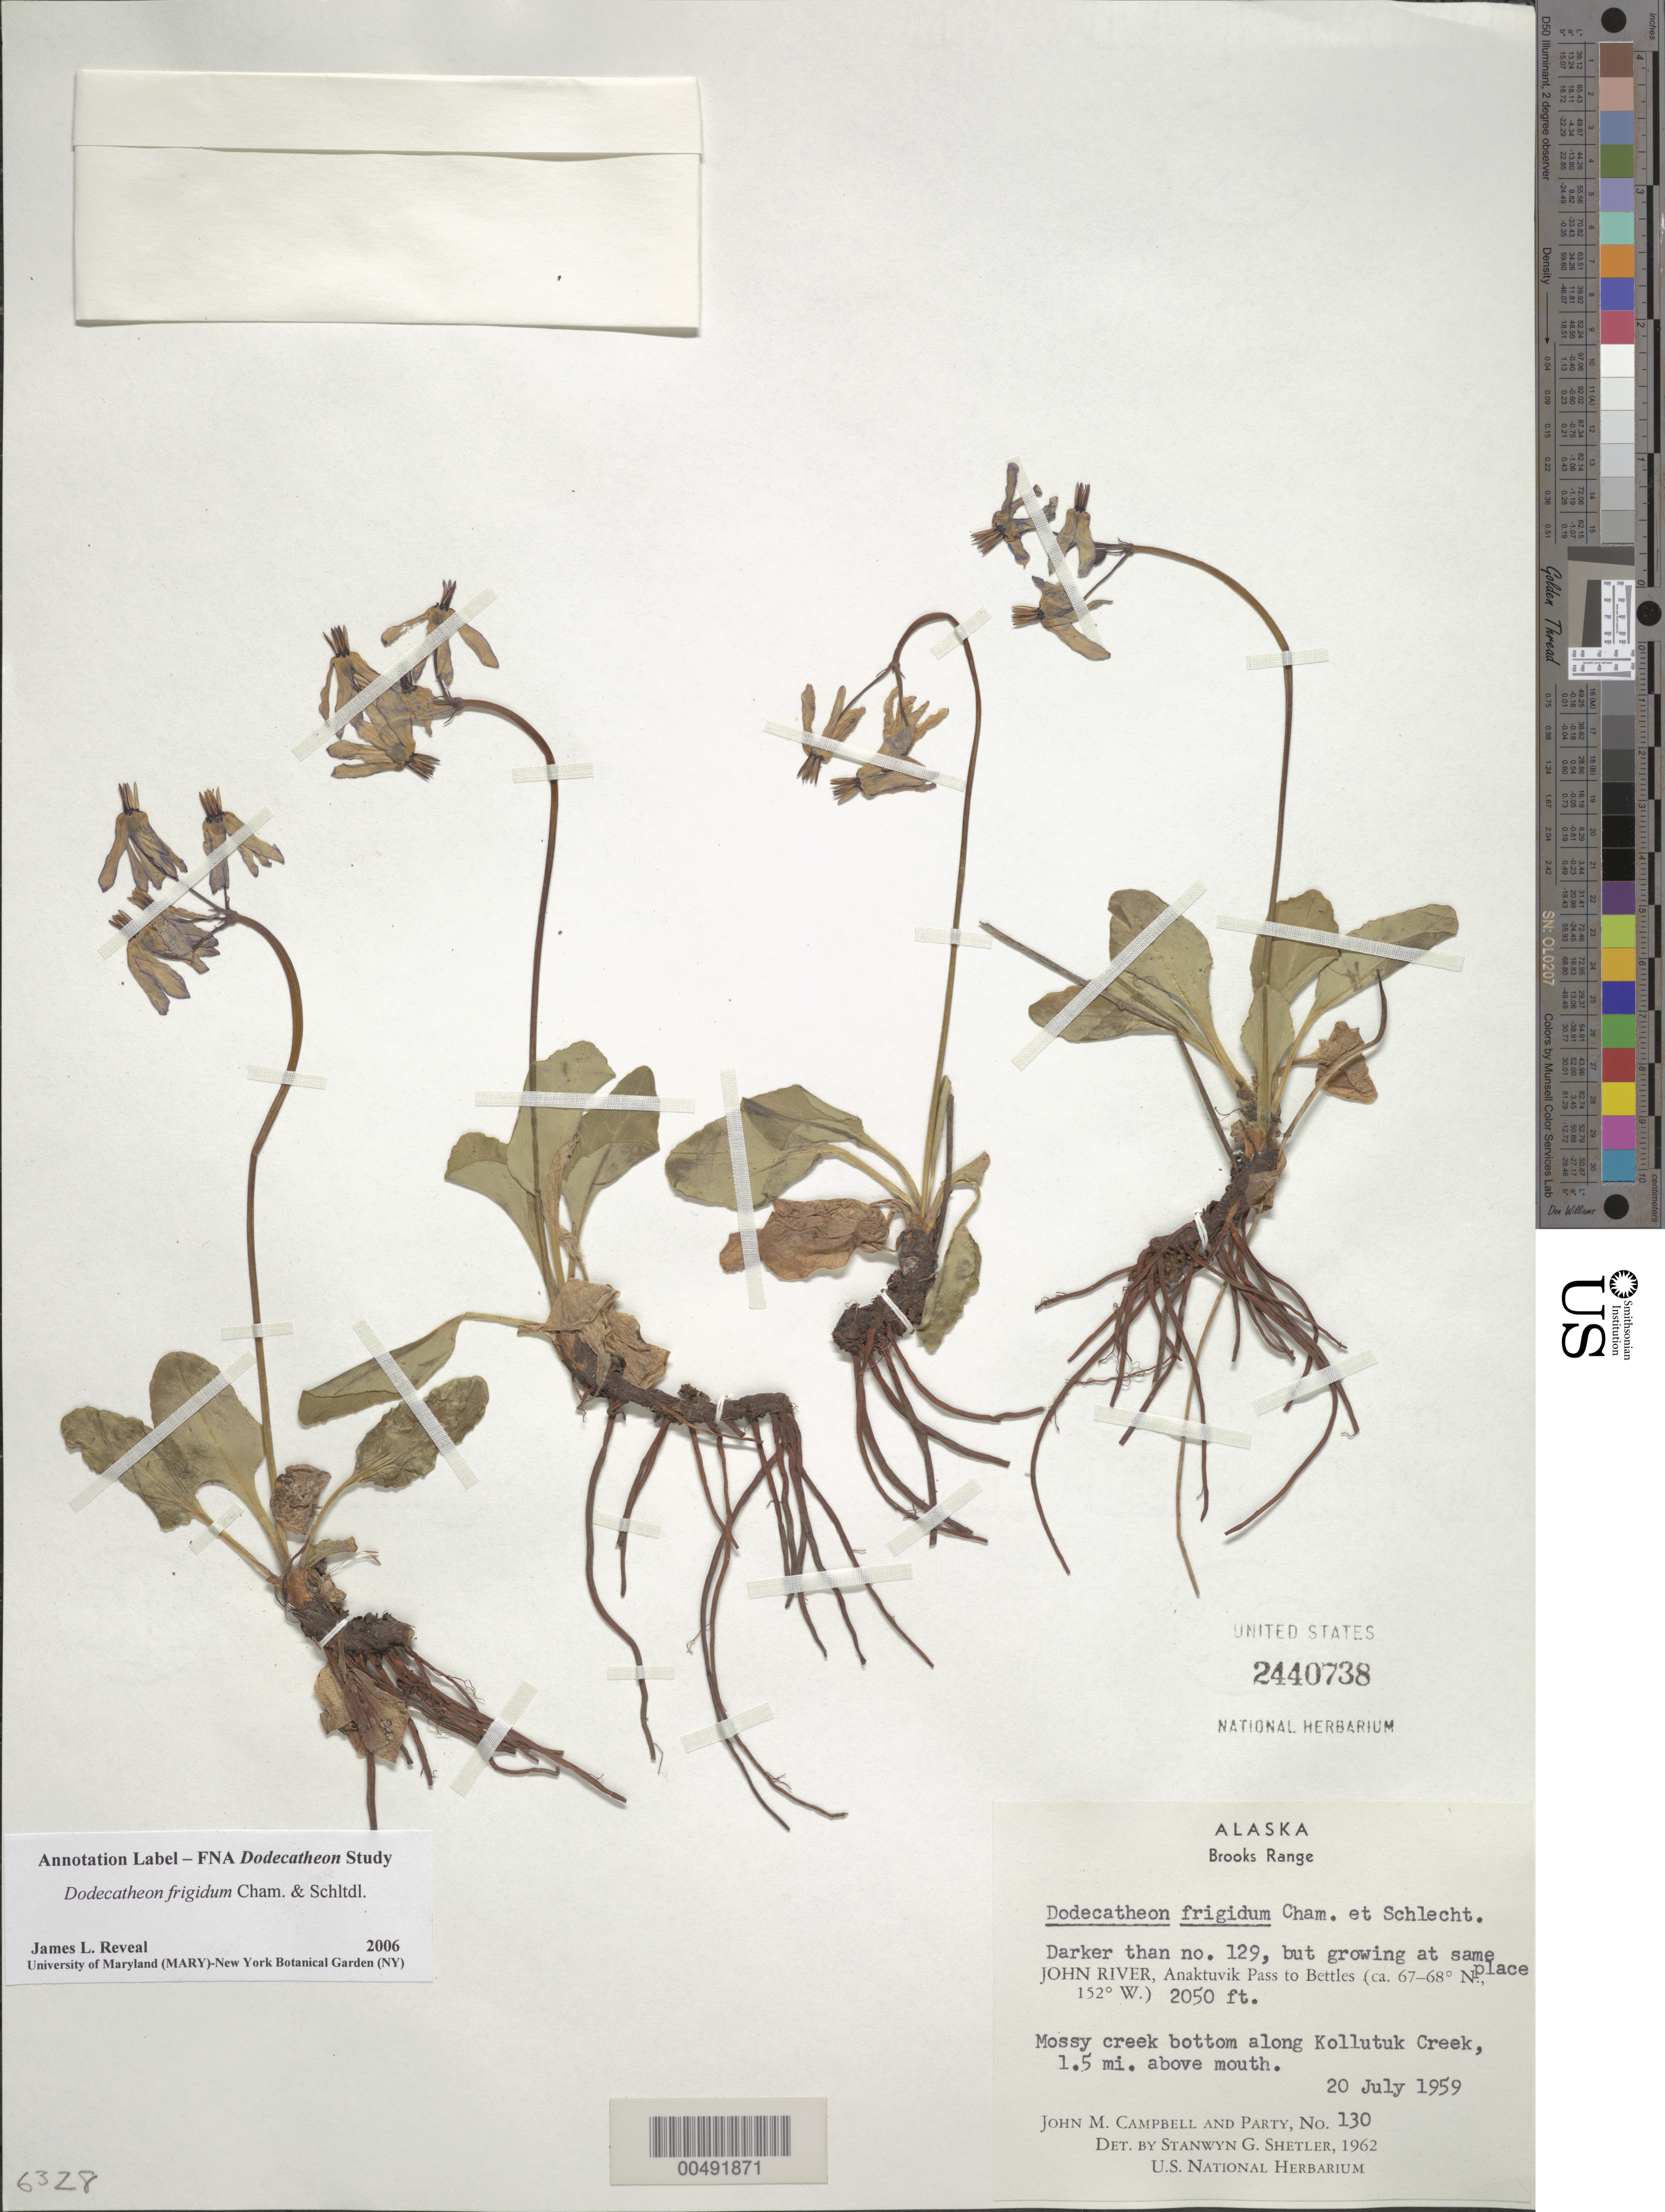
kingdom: Plantae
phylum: Tracheophyta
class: Magnoliopsida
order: Ericales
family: Primulaceae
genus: Dodecatheon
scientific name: Dodecatheon frigidum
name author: Cham. & Schltdl.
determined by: Shetler, Stanwyn G., (US), NMNH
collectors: J. M. Campbell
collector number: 130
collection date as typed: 20 Jul 1959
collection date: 1959-07-20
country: United States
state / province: Alaska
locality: Brooks Range, John River, Anaktuvuk Pass to Bettles, along Kollutuk Creek, 1.5 mi. above mouth (lat/long recorded as: lat=::: long=152:0:0:W)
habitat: mossy creek bottom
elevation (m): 625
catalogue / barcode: US 2440738